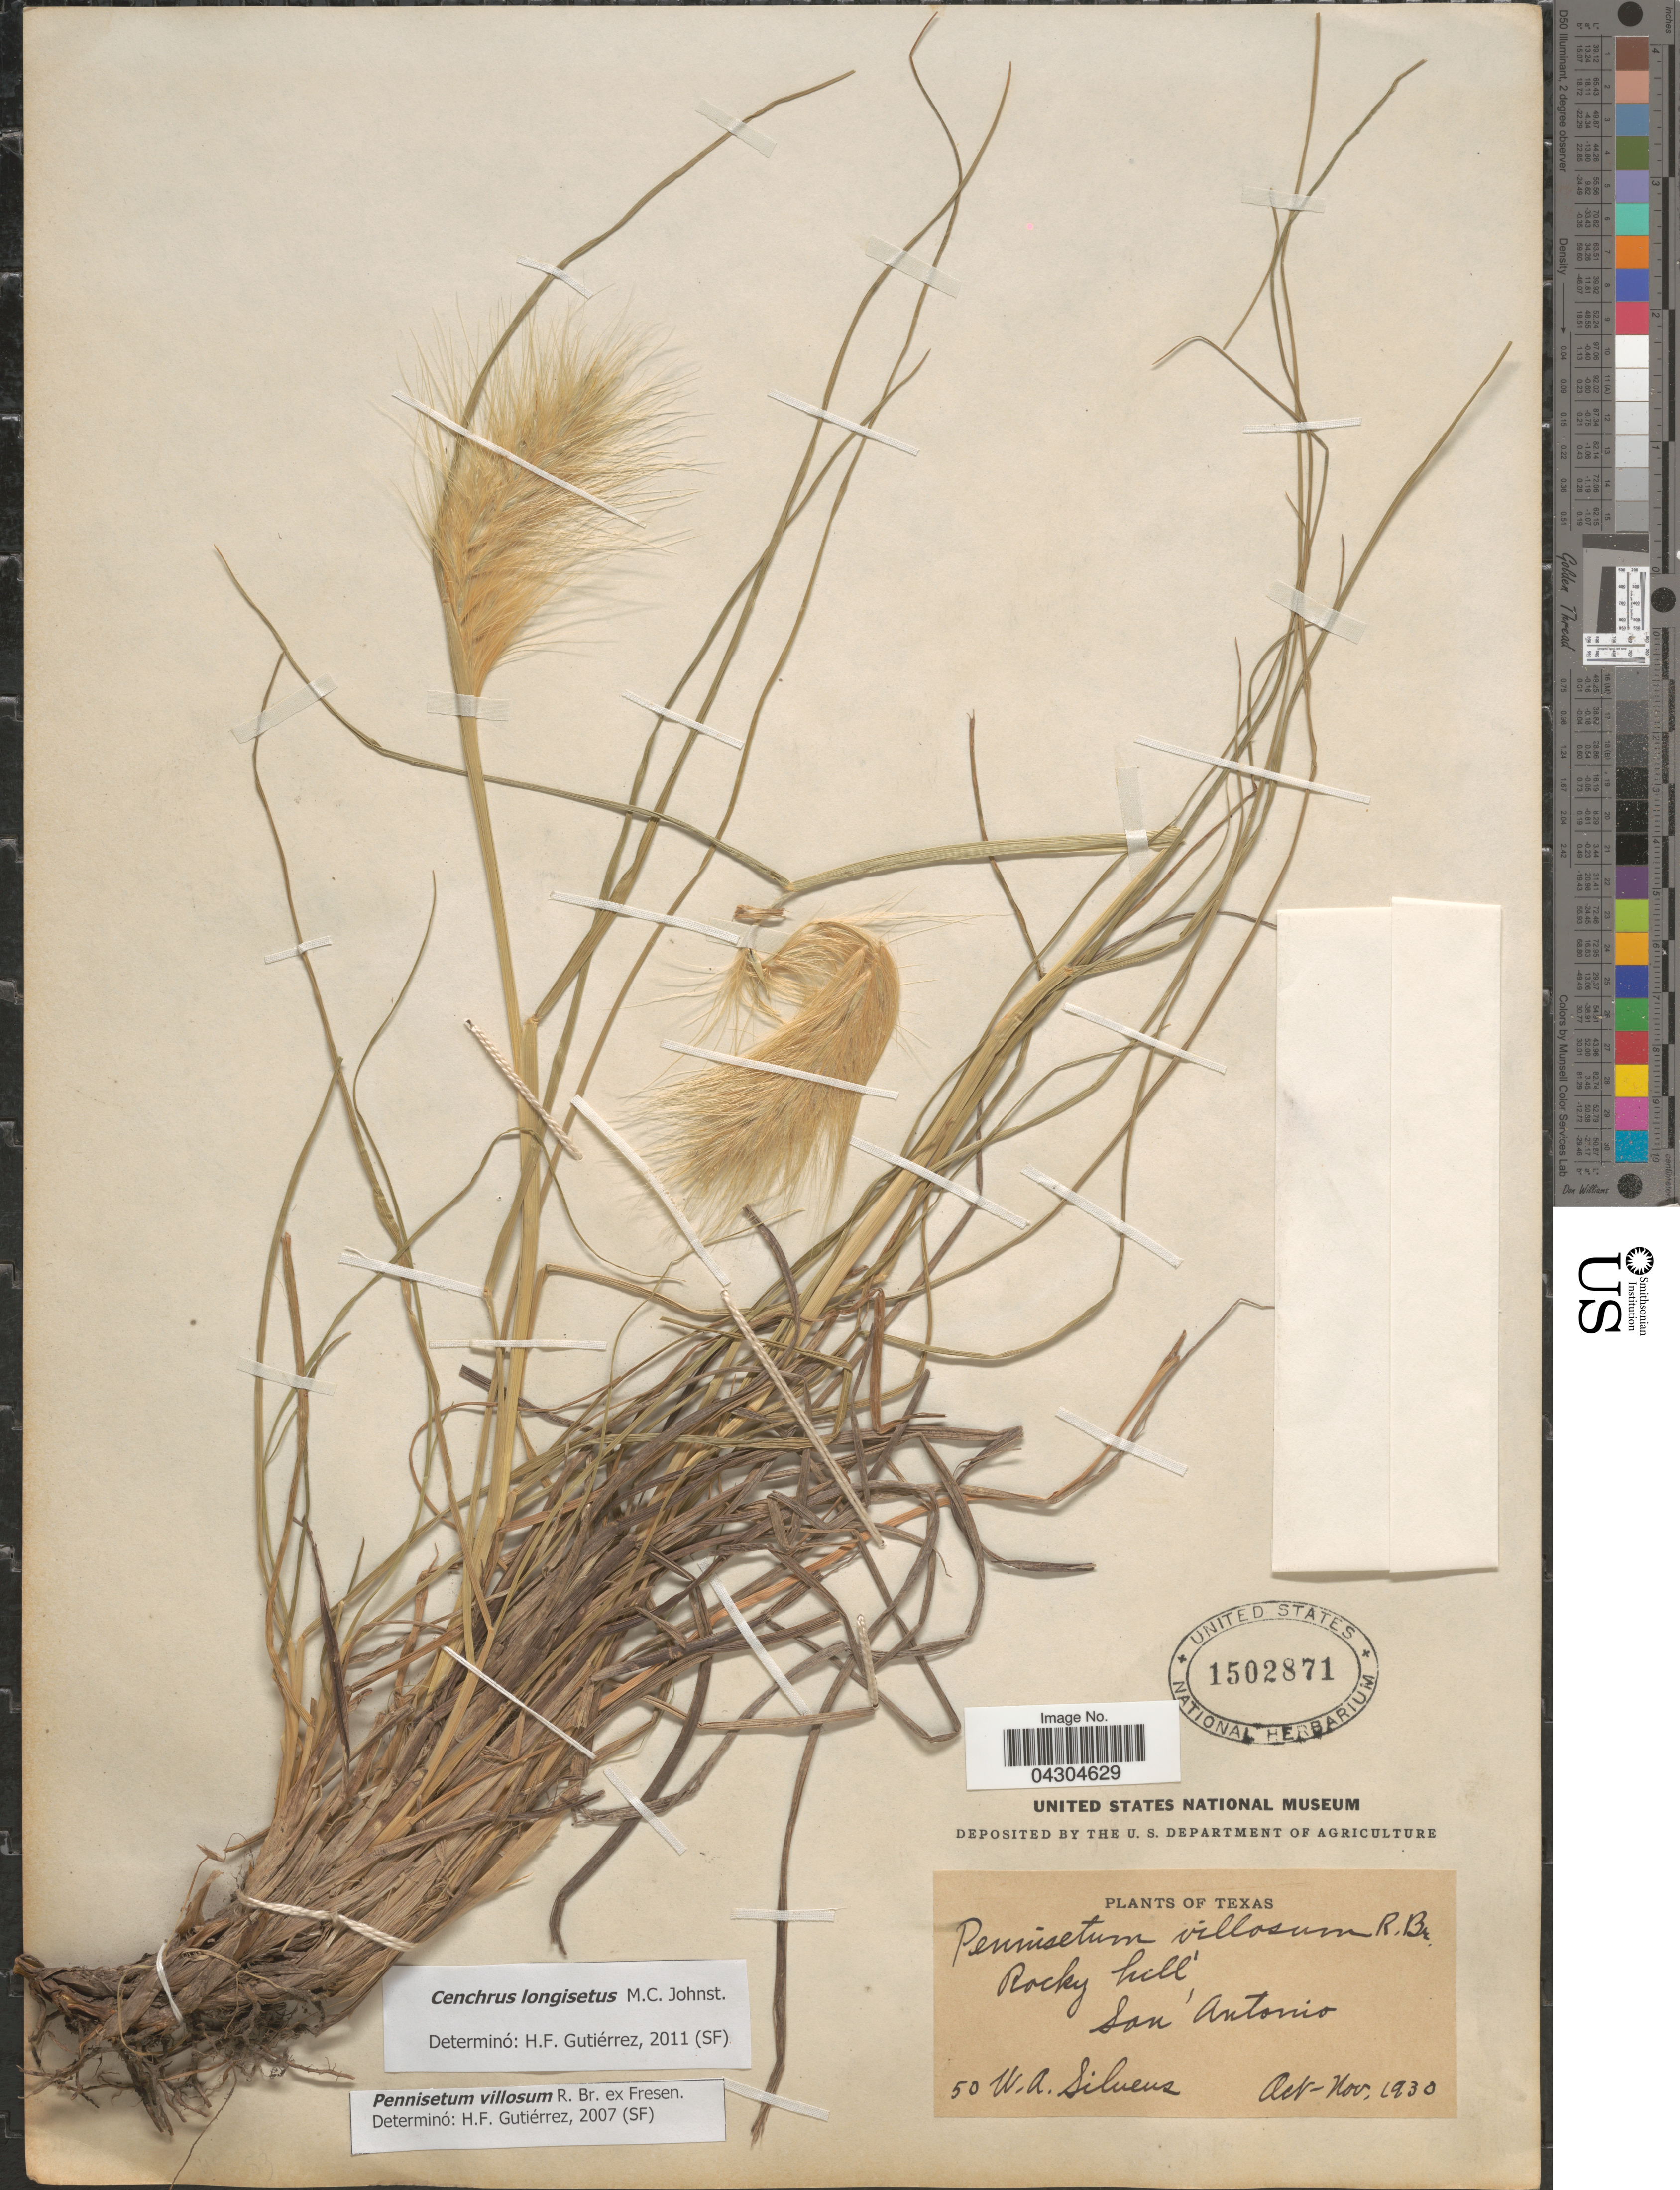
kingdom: Plantae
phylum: Tracheophyta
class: Liliopsida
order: Poales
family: Poaceae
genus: Cenchrus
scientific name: Cenchrus longisetus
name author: M.C. Johnst.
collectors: W. Silveus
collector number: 50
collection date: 1930-10/1930-11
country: United States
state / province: Texas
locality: Rocky hill, San Antonio.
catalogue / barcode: US 1502871